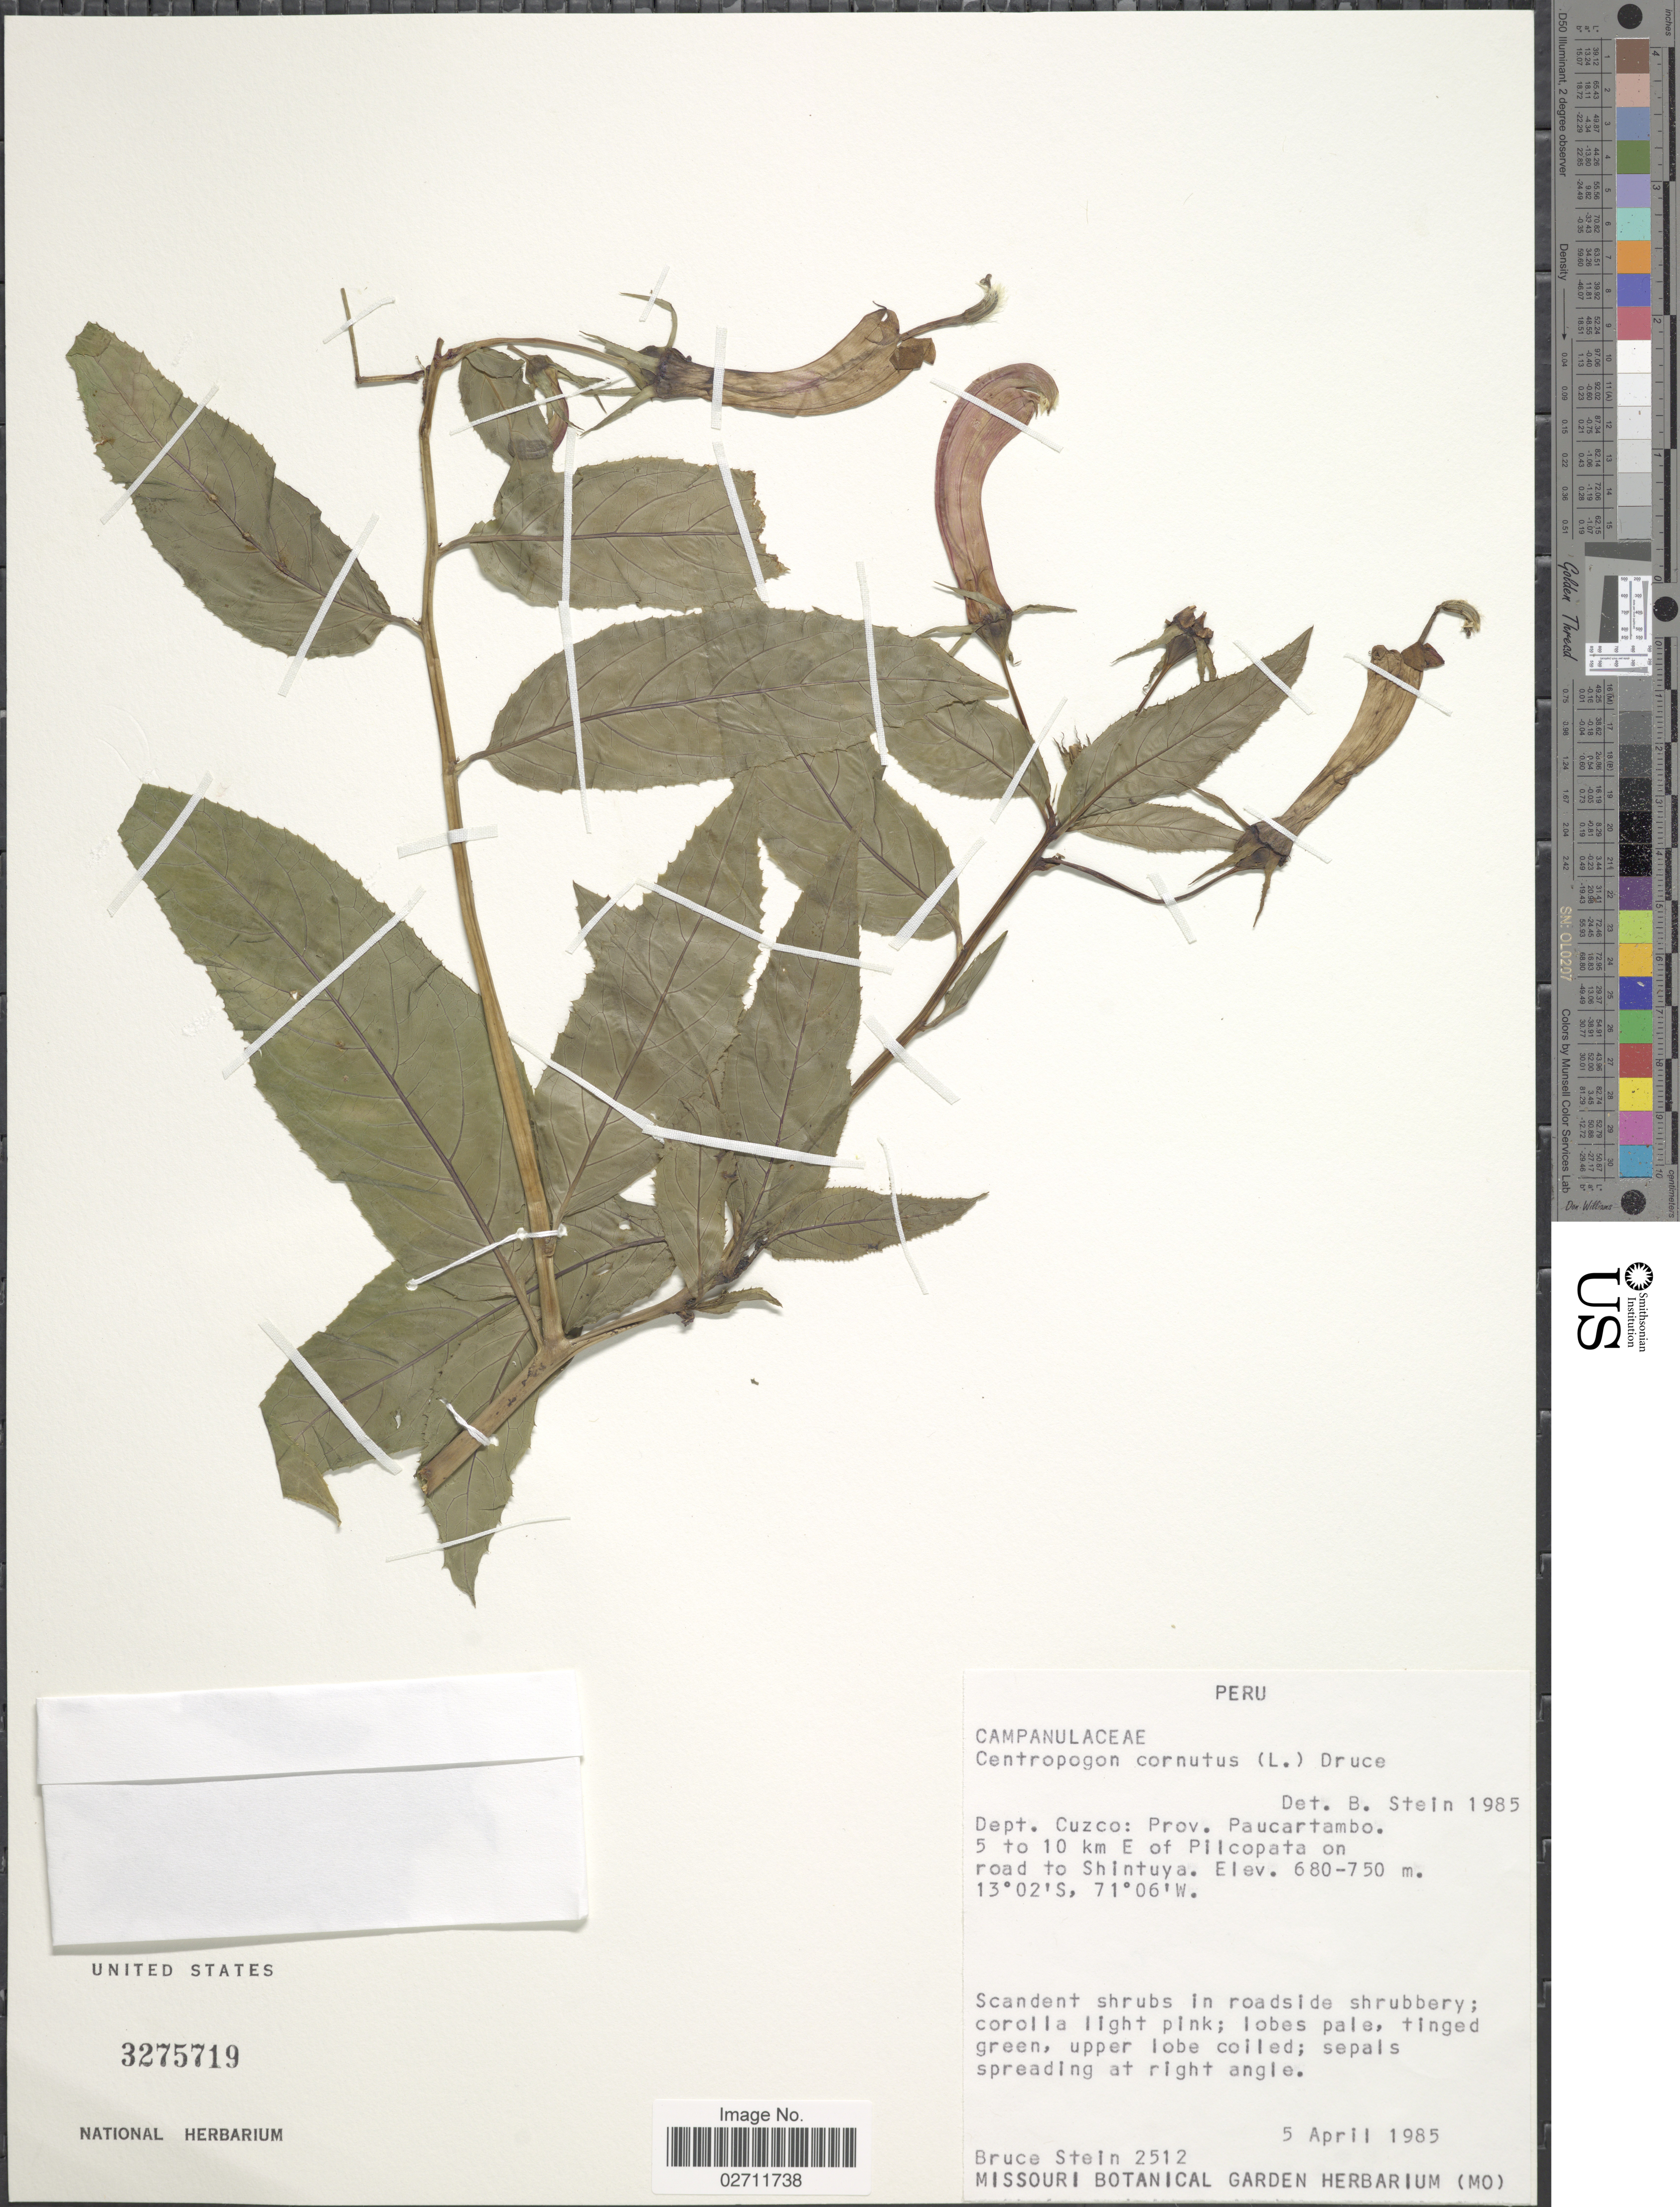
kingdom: Plantae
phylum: Tracheophyta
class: Magnoliopsida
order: Asterales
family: Campanulaceae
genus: Centropogon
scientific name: Centropogon cornutus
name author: (L.) Druce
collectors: B. A. Stein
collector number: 2512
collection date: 1985-04-05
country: Peru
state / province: Cusco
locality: Prov. Paucartambo. 5 to10 km E of Pilcopata on road to Shintuya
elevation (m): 680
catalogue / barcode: US 3275719